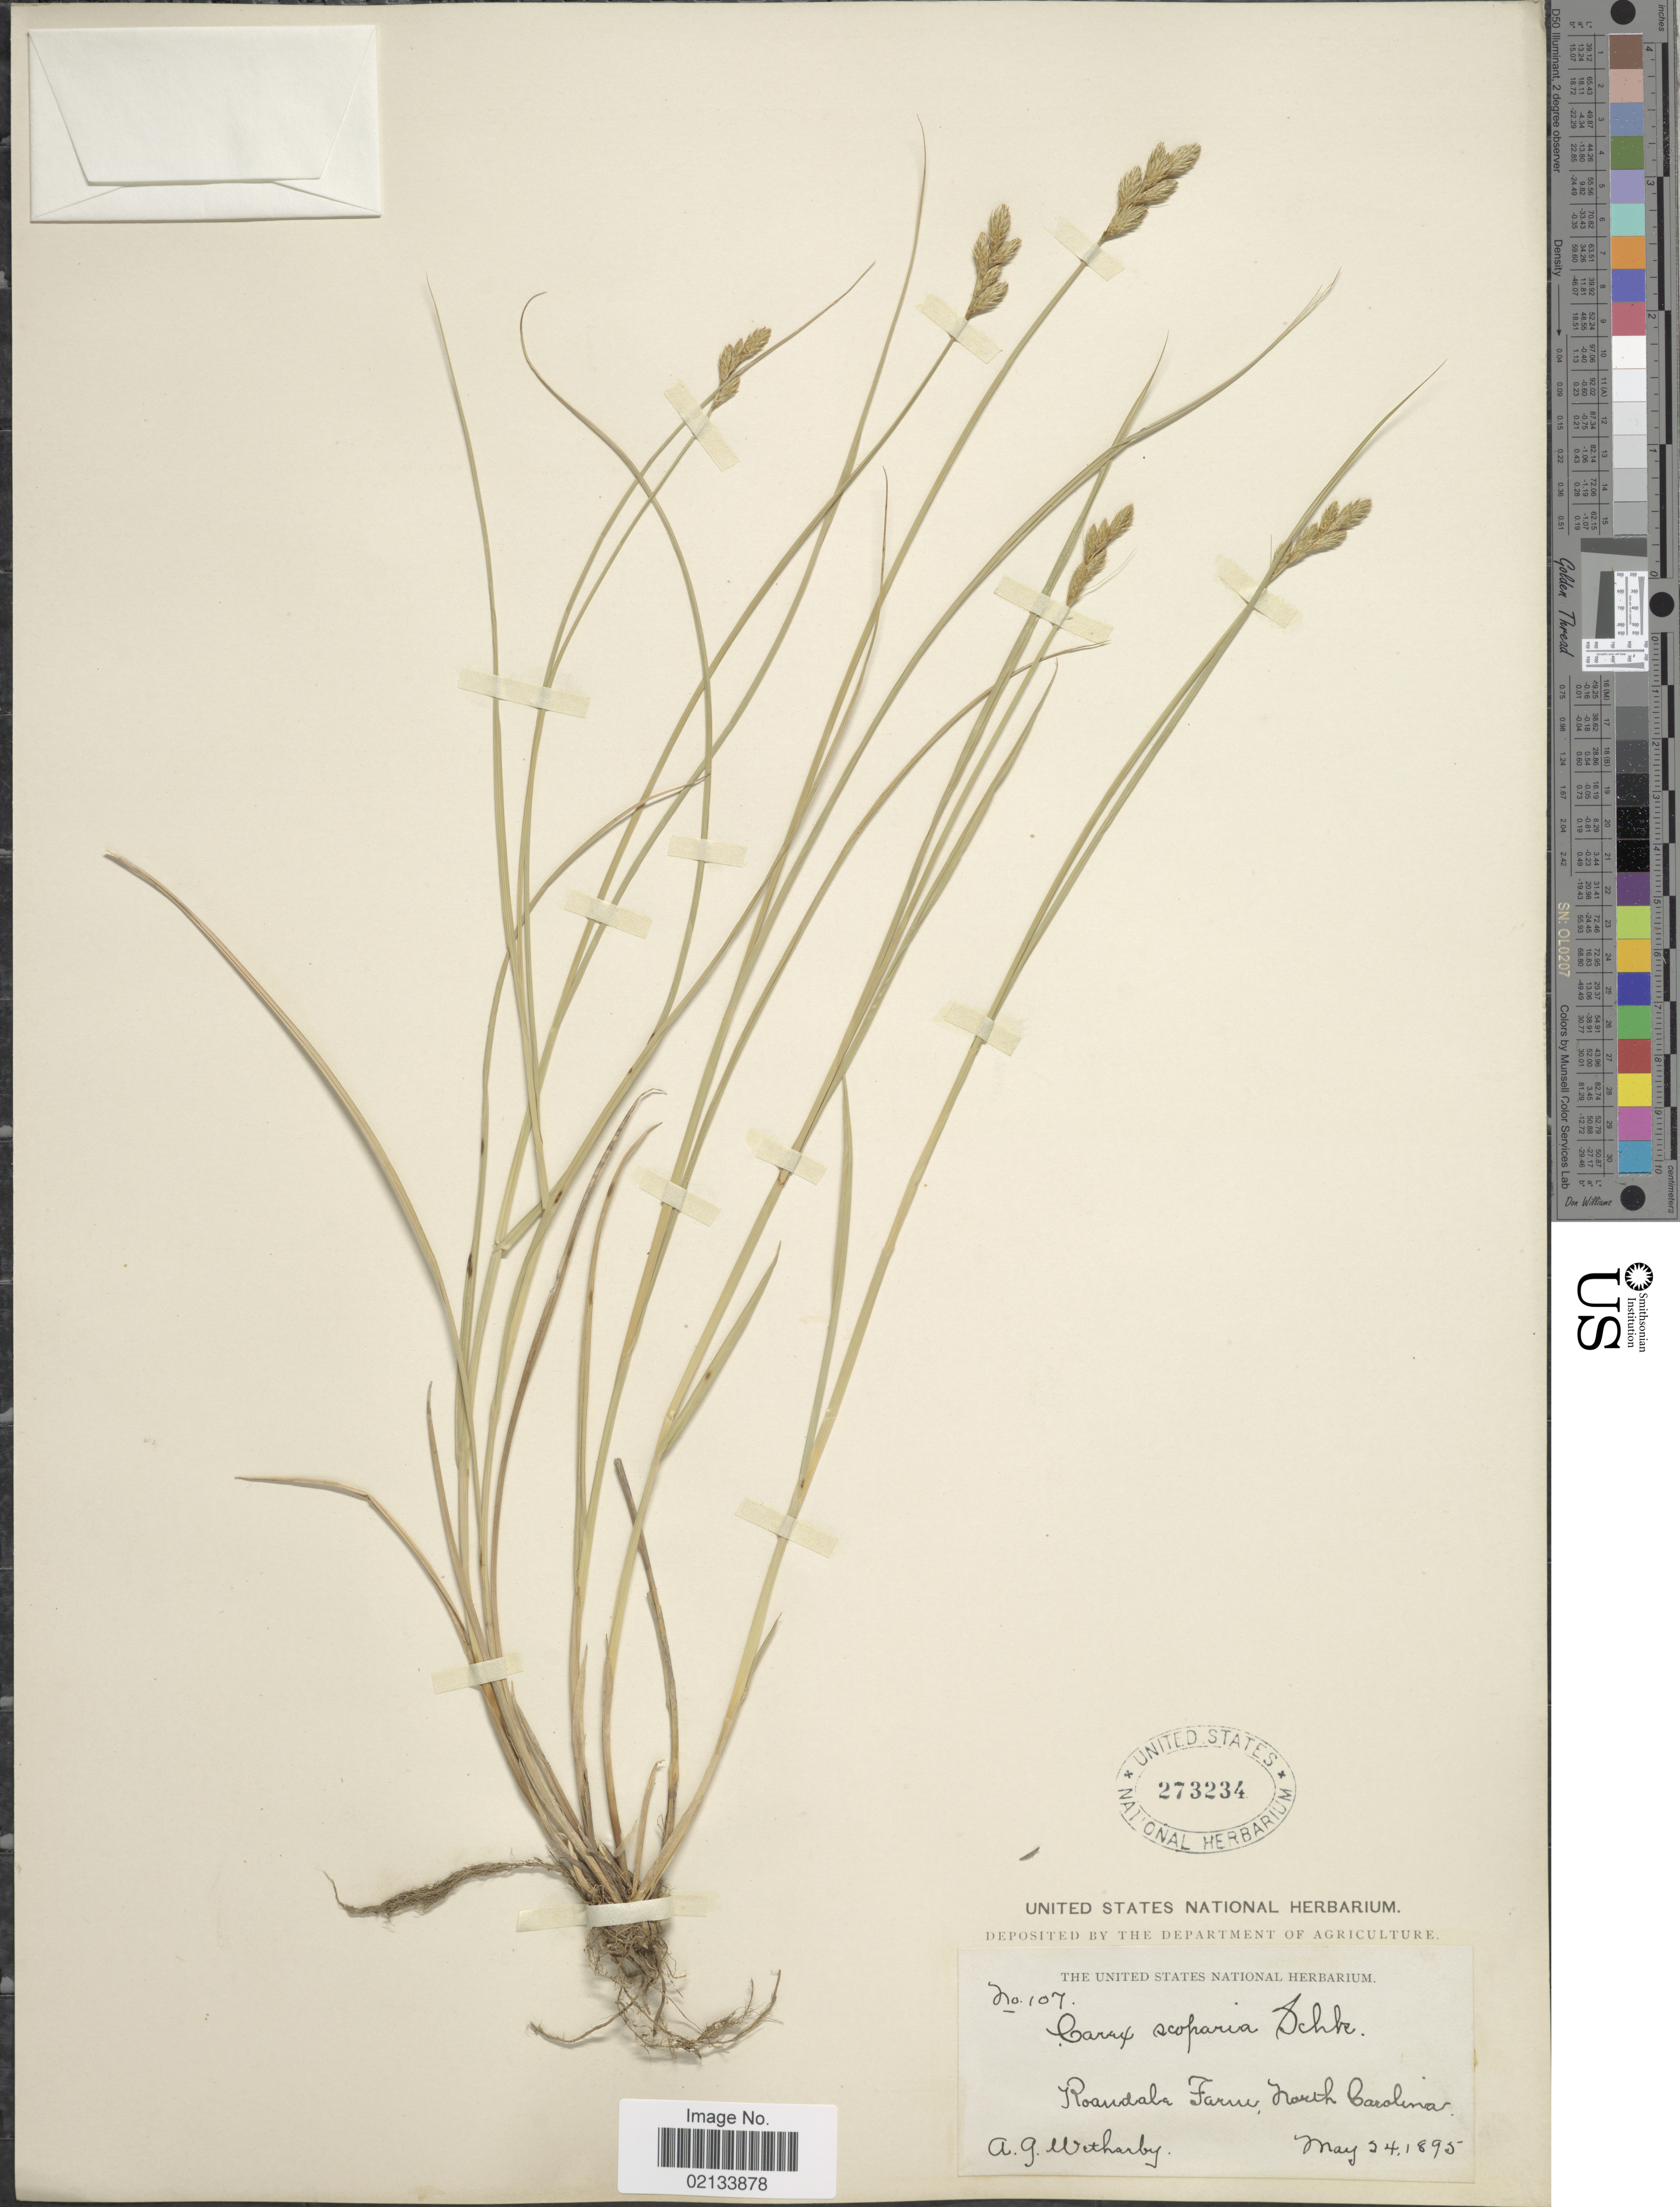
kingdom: Plantae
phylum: Tracheophyta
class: Liliopsida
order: Poales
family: Cyperaceae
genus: Carex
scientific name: Carex scoparia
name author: Schkuhr ex Willd.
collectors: A. Wetherby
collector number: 107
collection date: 1895-05-24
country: United States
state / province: North Carolina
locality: Roandale Farm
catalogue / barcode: US 273234